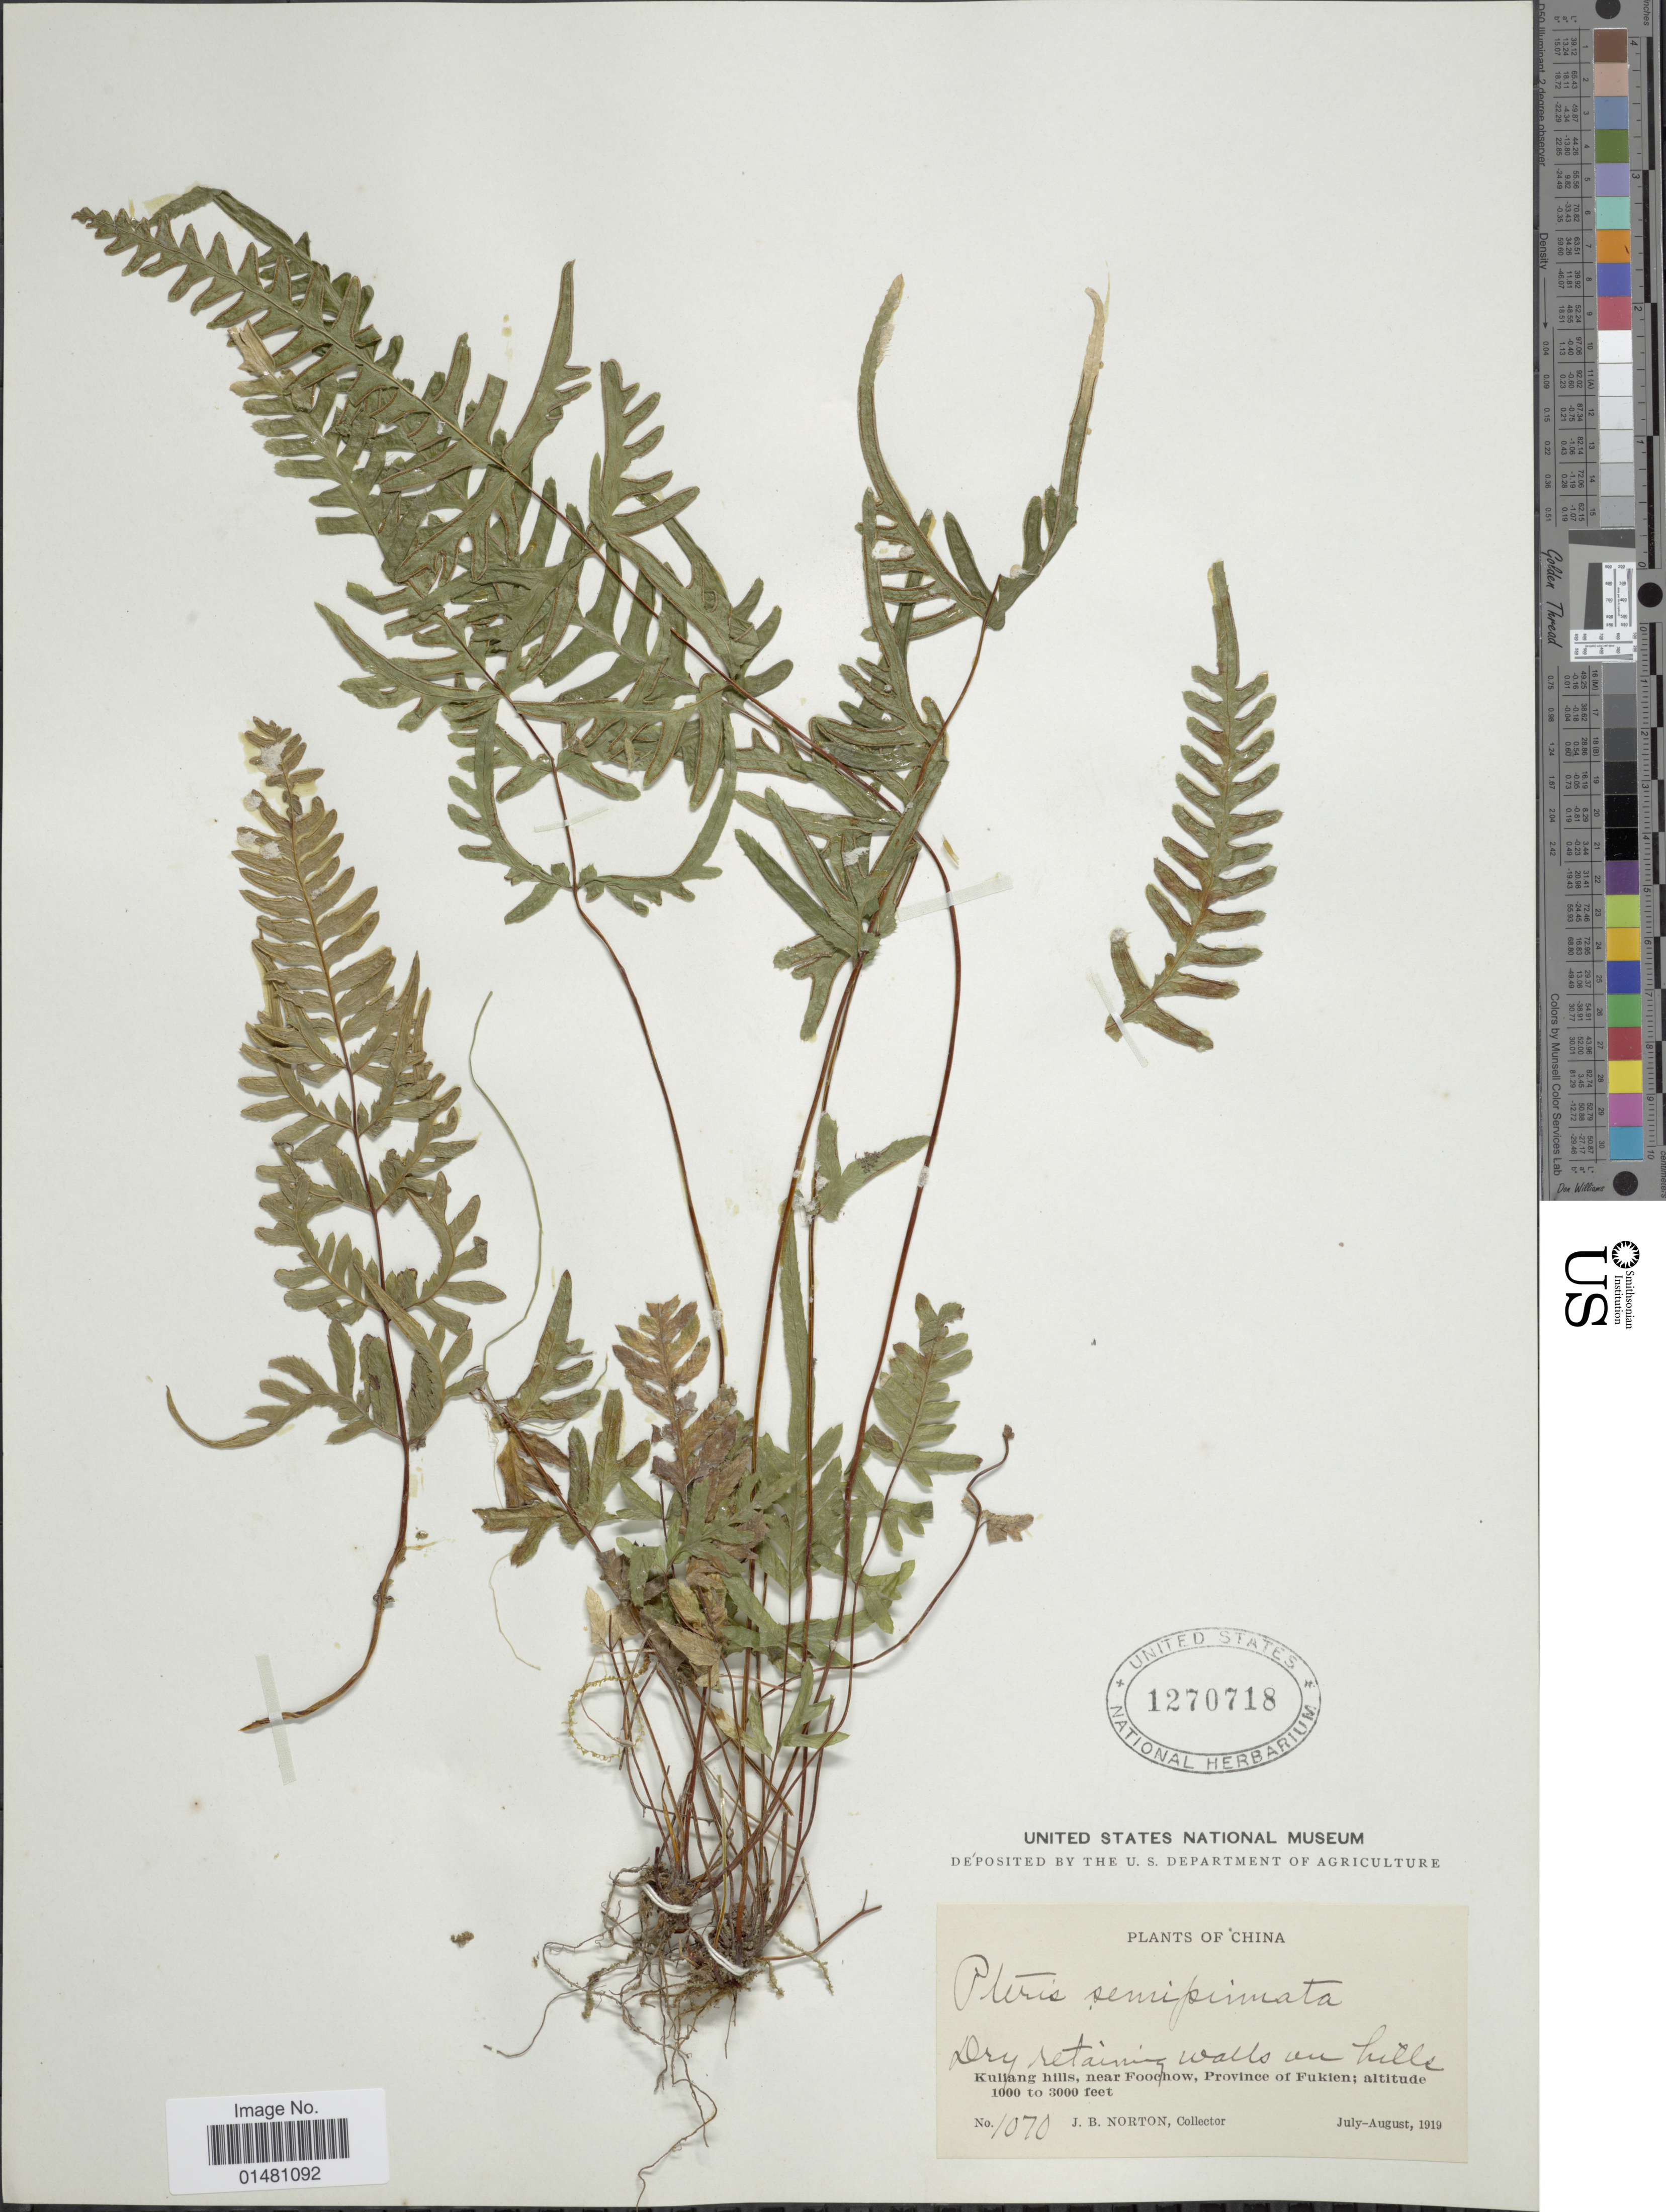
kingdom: Plantae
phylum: Tracheophyta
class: Polypodiopsida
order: Polypodiales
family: Pteridaceae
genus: Pteris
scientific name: Pteris semipinnata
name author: L.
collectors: J. B. Norton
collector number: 1070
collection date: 1919-07/1919-08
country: China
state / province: Fujian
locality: Dry retaining walls on hills, Kuliang hills, near Foochow, Province of Fukien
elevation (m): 305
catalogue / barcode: US 1270718